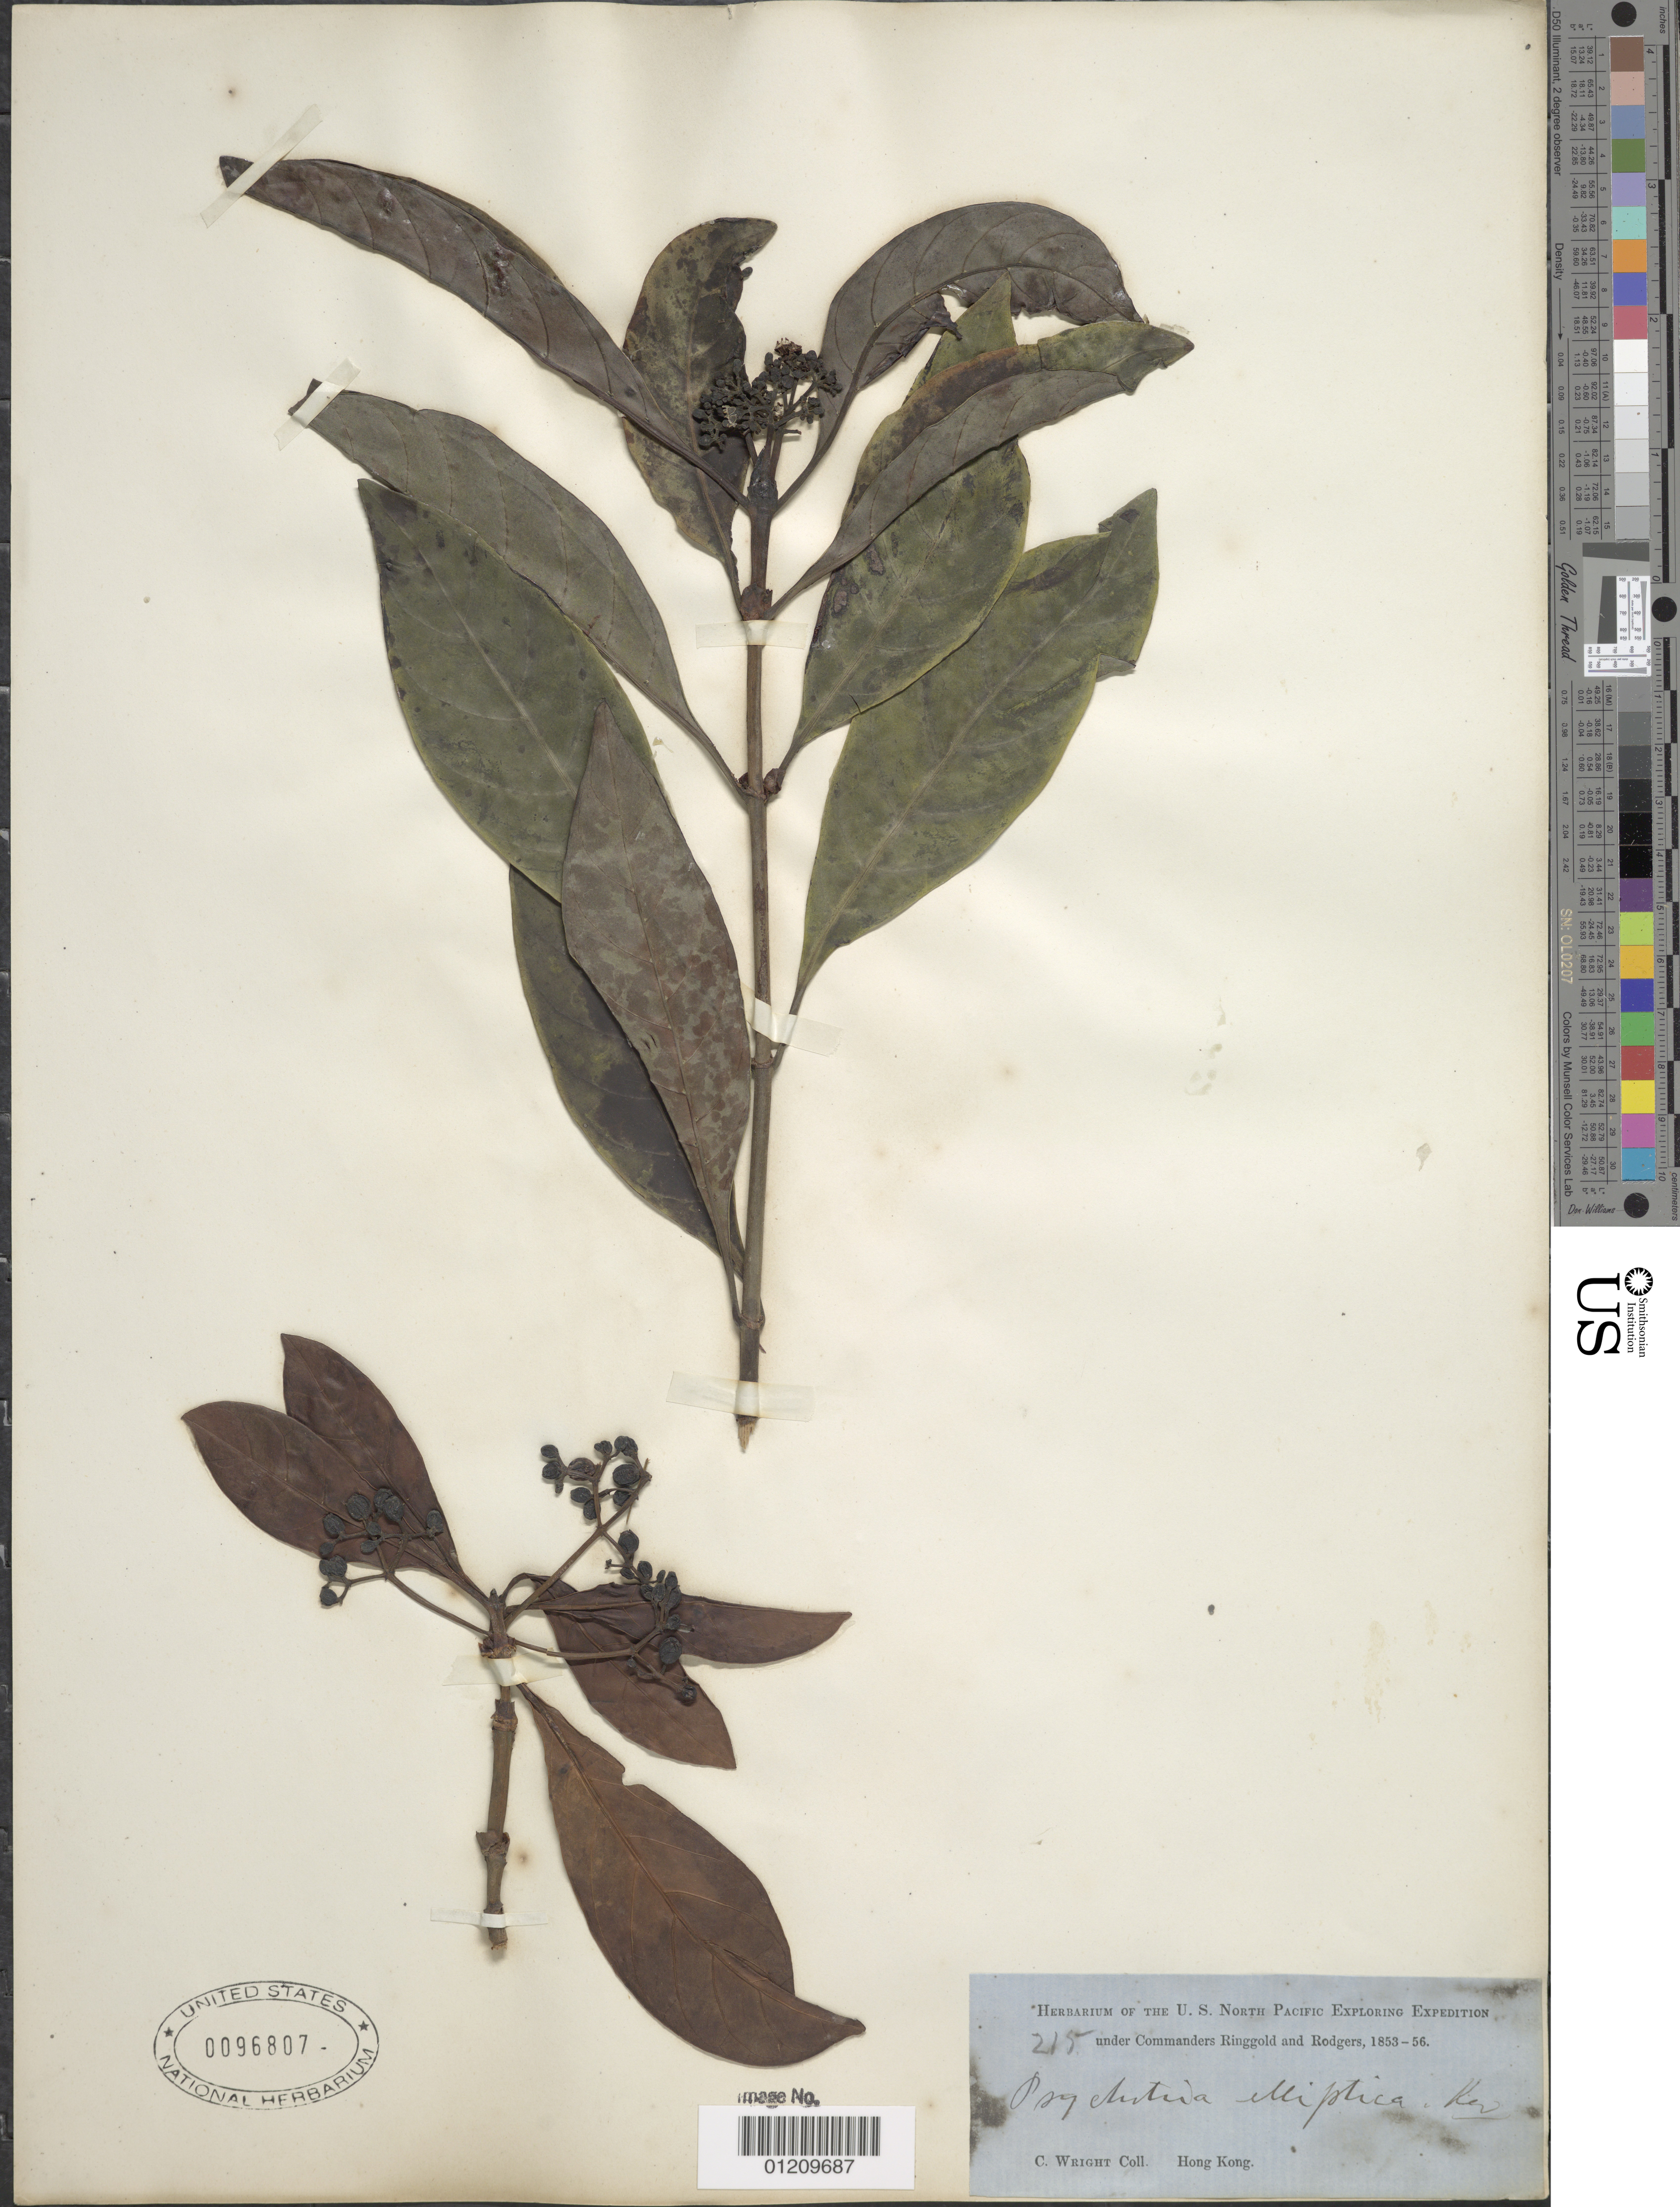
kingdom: Plantae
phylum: Tracheophyta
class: Magnoliopsida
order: Gentianales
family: Rubiaceae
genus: Psychotria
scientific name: Psychotria elliptica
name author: Willd. ex Roem. & Schult.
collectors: C. Wright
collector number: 215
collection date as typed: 1853 to -- -- 1856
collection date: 1853/1856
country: China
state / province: Hong Kong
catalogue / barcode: US 96807